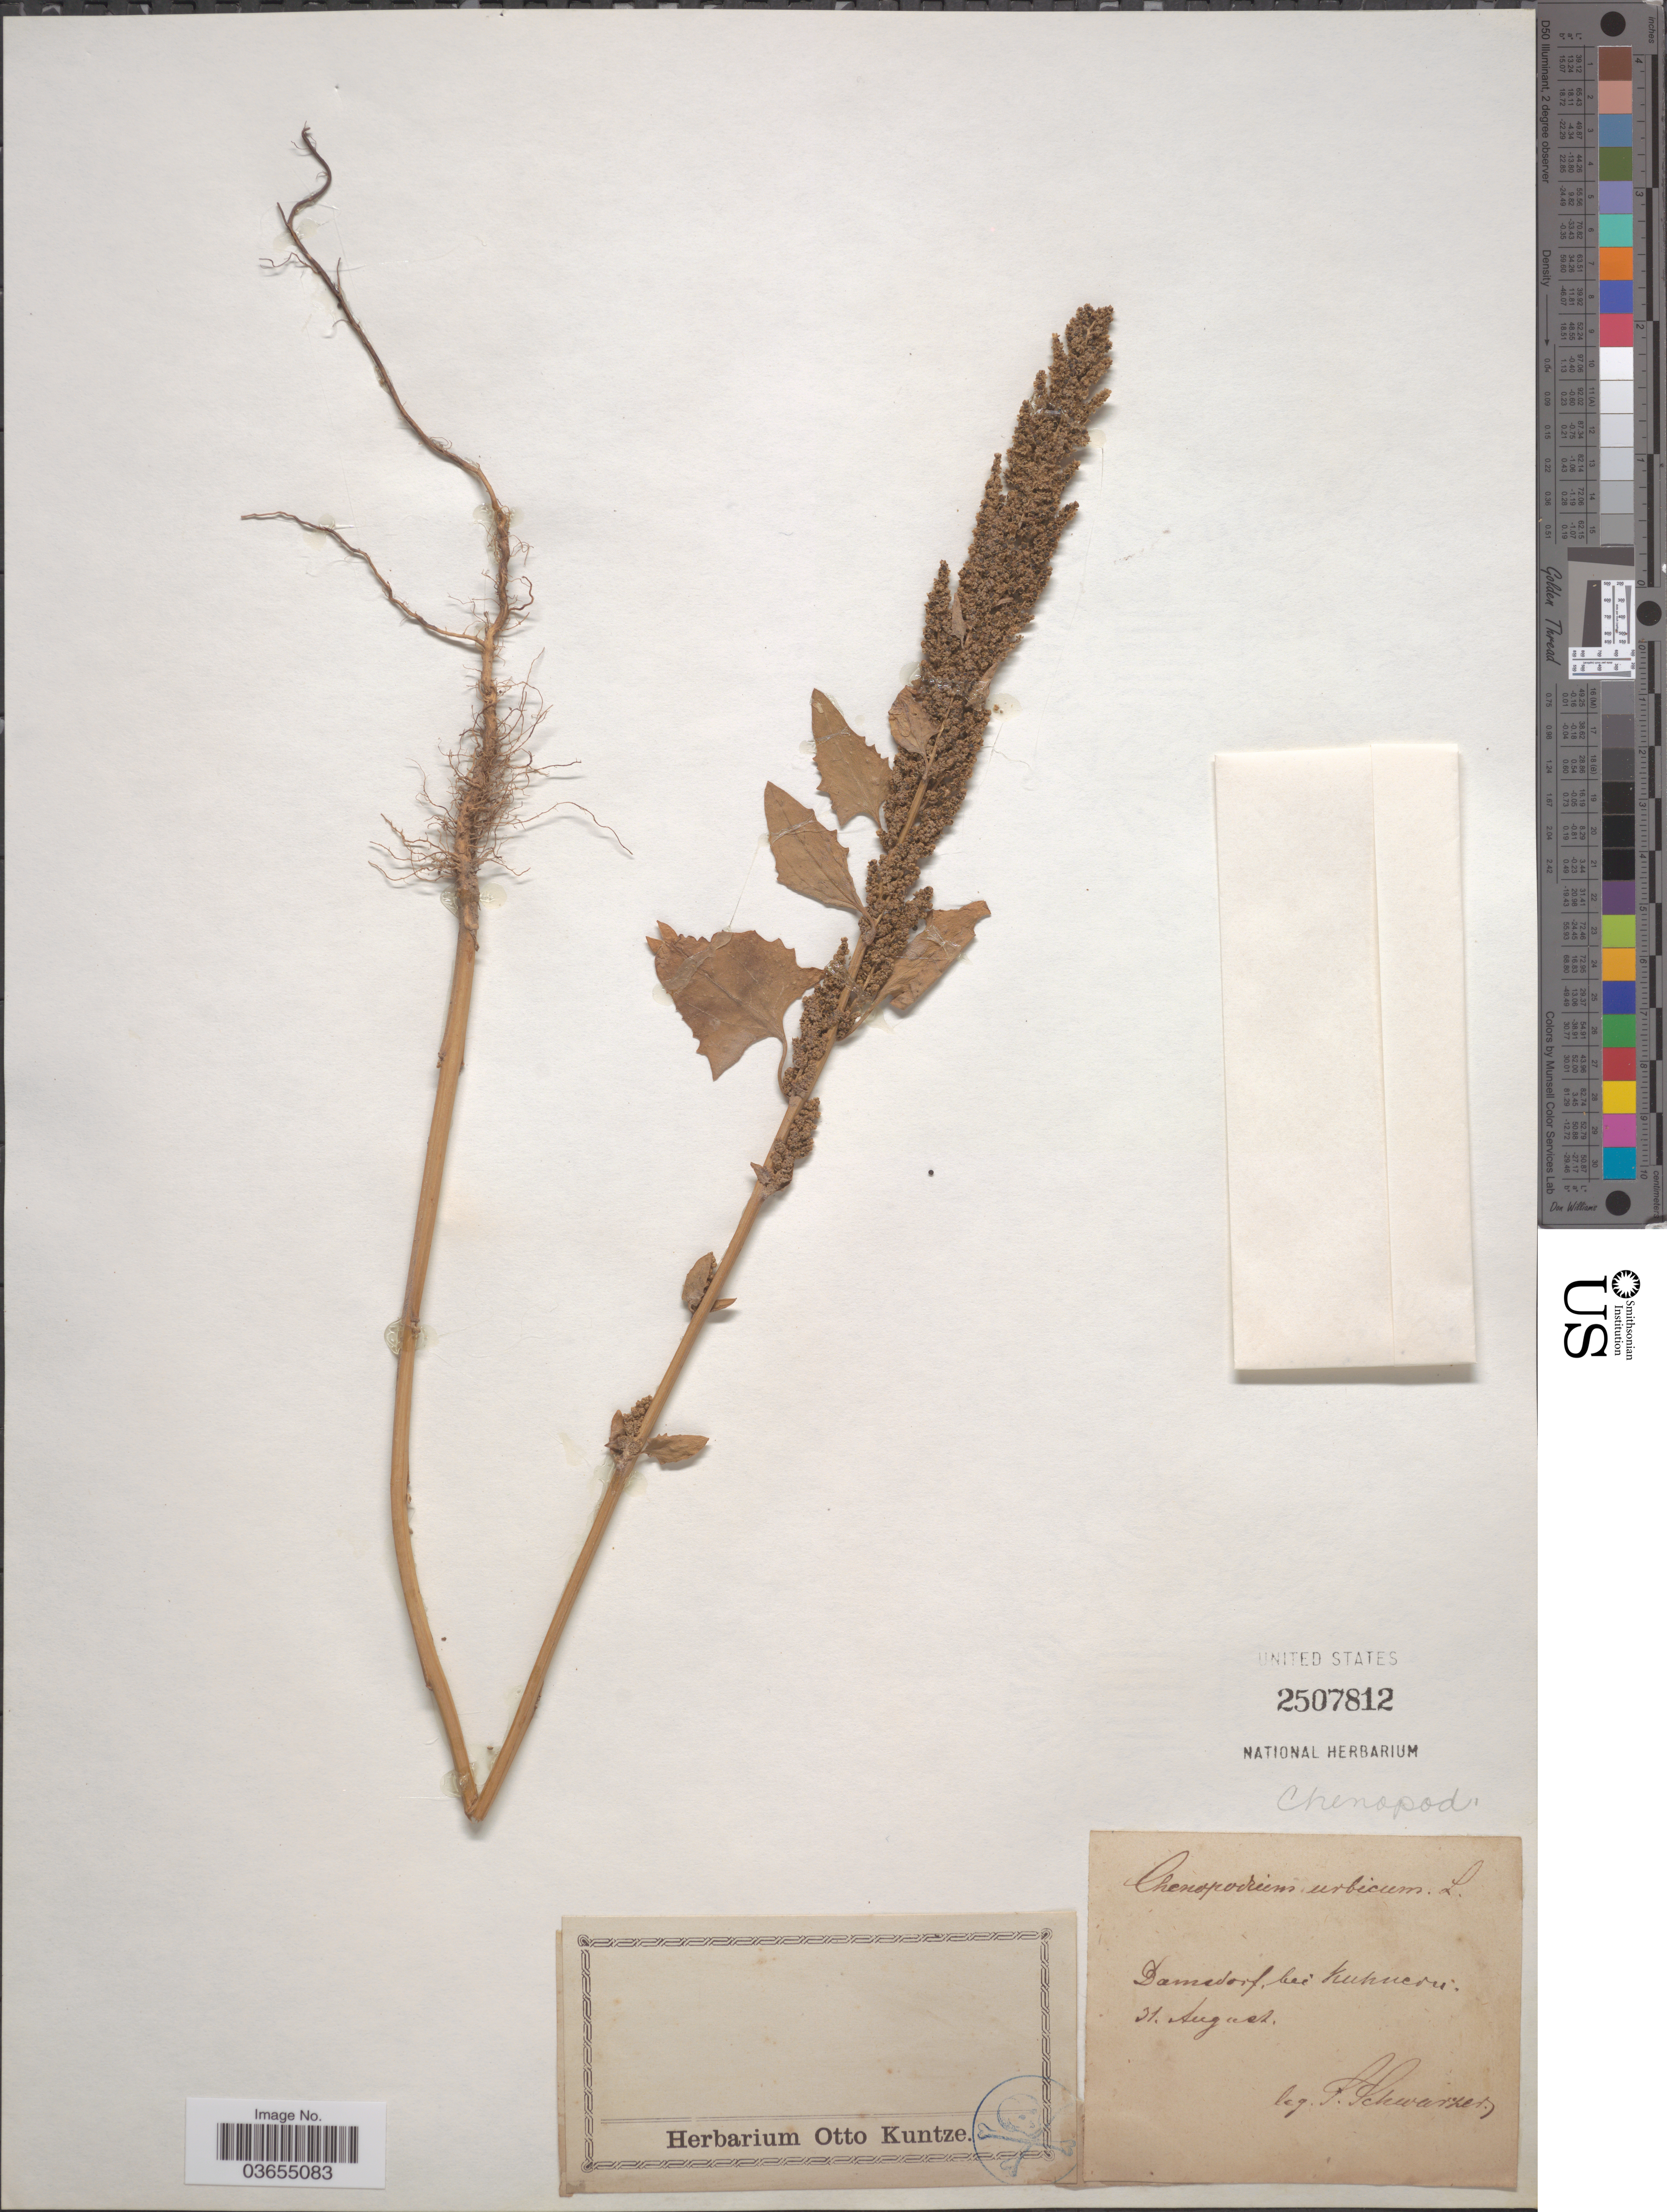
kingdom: Plantae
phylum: Tracheophyta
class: Magnoliopsida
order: Caryophyllales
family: Amaranthaceae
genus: Chenopodium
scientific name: Chenopodium urbicum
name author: L.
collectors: F. Schwarzer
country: Germany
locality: Damsdorf, bei Kuhucru [interpreted].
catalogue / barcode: US 2507812